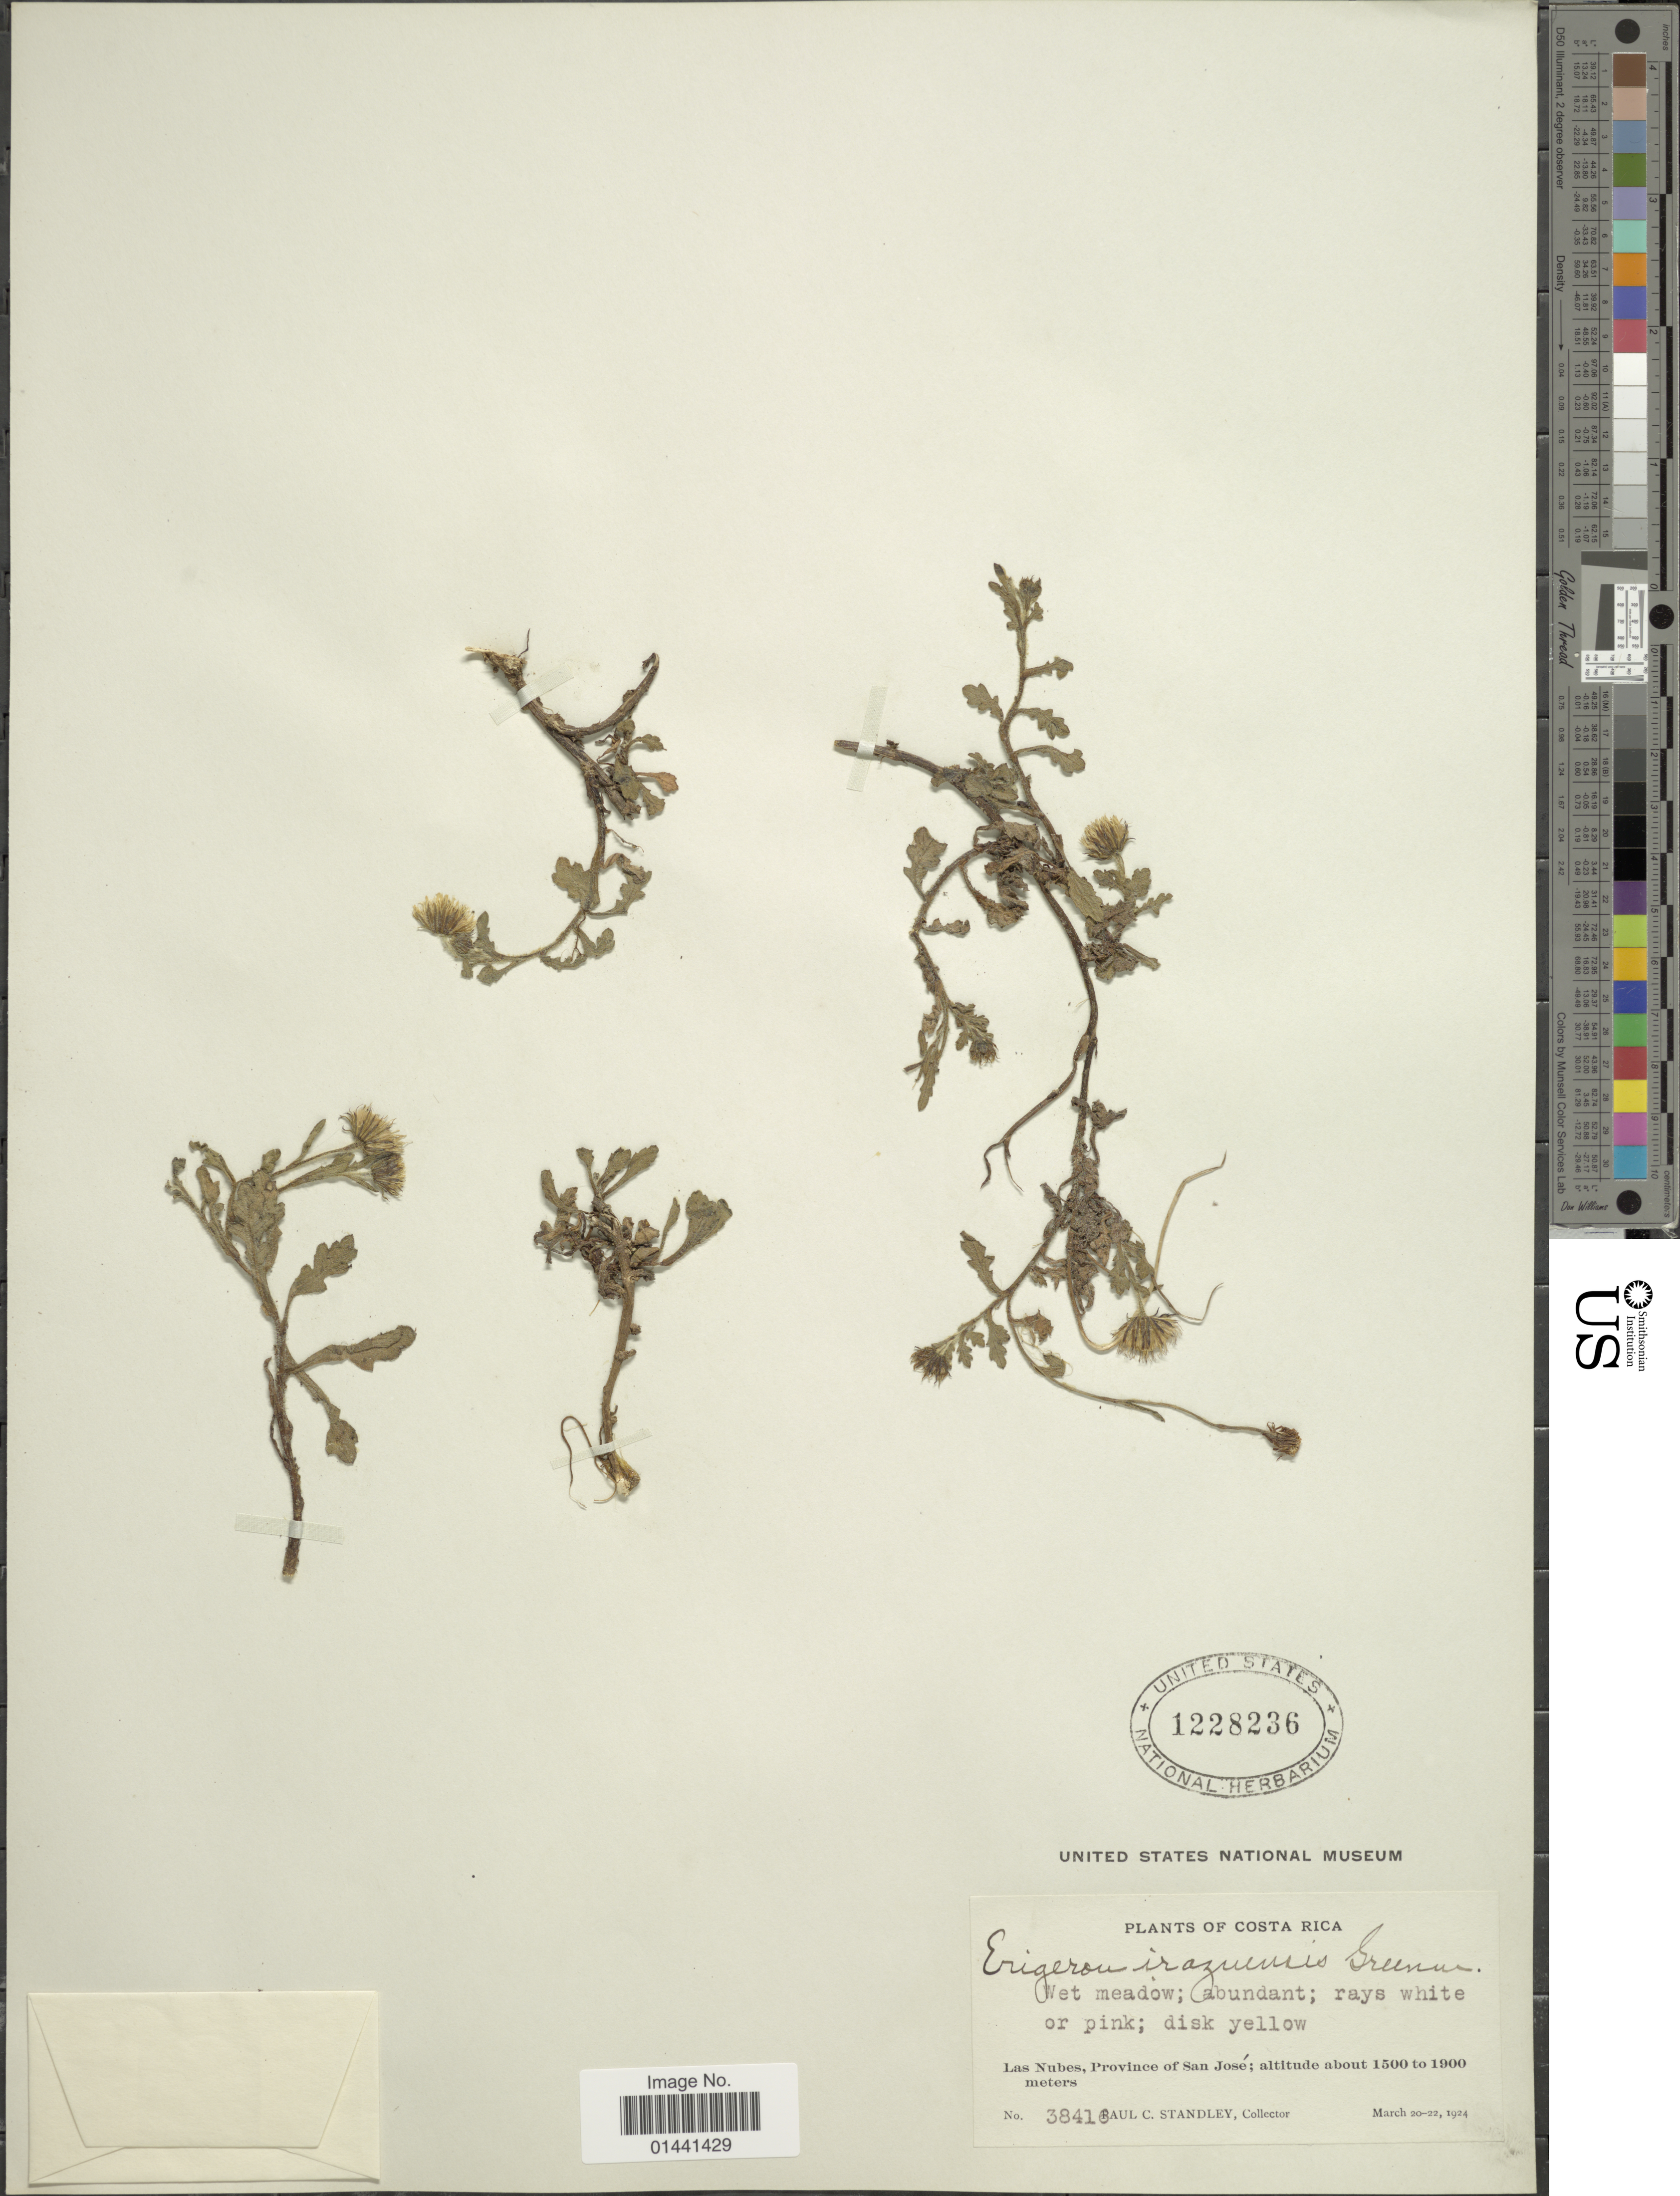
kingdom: Plantae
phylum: Tracheophyta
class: Magnoliopsida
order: Asterales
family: Asteraceae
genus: Erigeron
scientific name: Erigeron irazuense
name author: Greenm.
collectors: P. C. Standley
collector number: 38416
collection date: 1924-03-20/1924-03-22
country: Costa Rica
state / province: San José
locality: Wet meadow, Las Nubes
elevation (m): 1500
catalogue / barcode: US 1228236